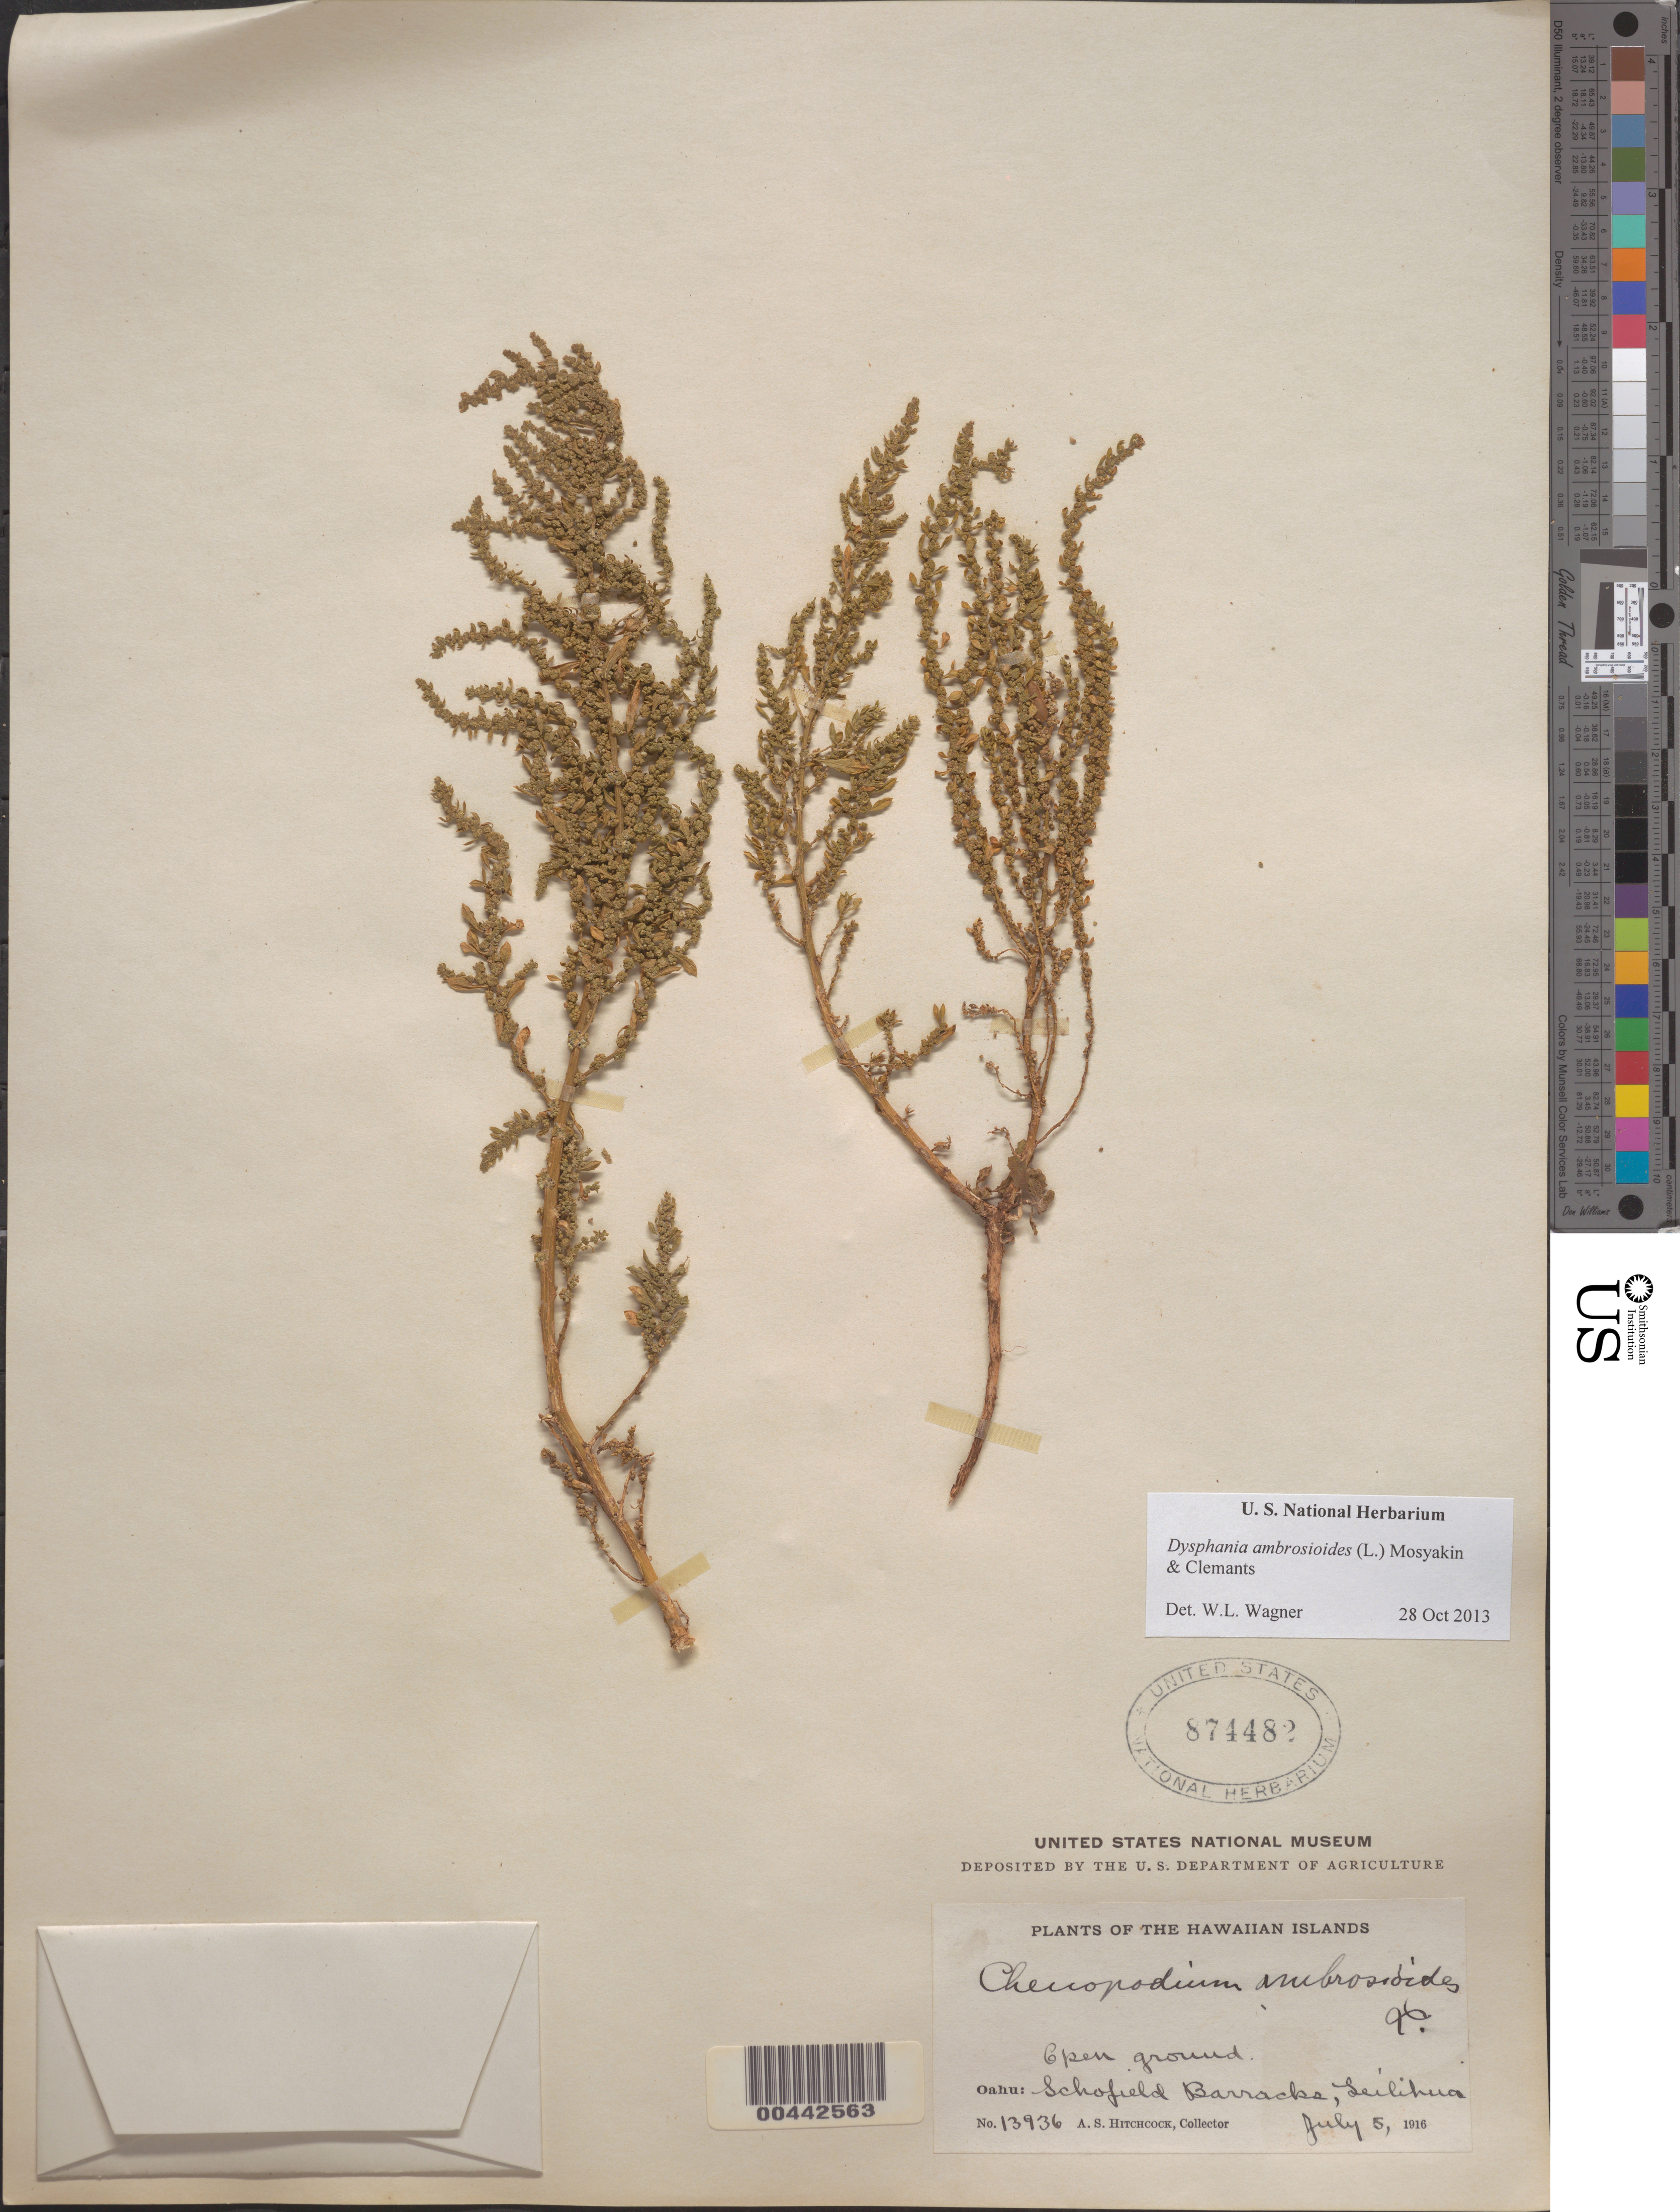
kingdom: Plantae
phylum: Tracheophyta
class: Magnoliopsida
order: Caryophyllales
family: Amaranthaceae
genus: Dysphania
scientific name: Dysphania ambrosioides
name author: (L.) Mosyakin & Clemants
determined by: Wagner, W. L., (BOT), Smithsonian Institution - National Museum of Natural History (UNITED STATES)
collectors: A. S. Hitchcock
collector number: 13936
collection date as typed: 5 Jul 1916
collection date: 1916-07-05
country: United States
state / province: Hawaii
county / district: Honolulu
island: Oahu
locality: Schofield Barracks, Leilihua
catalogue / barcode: US 874482